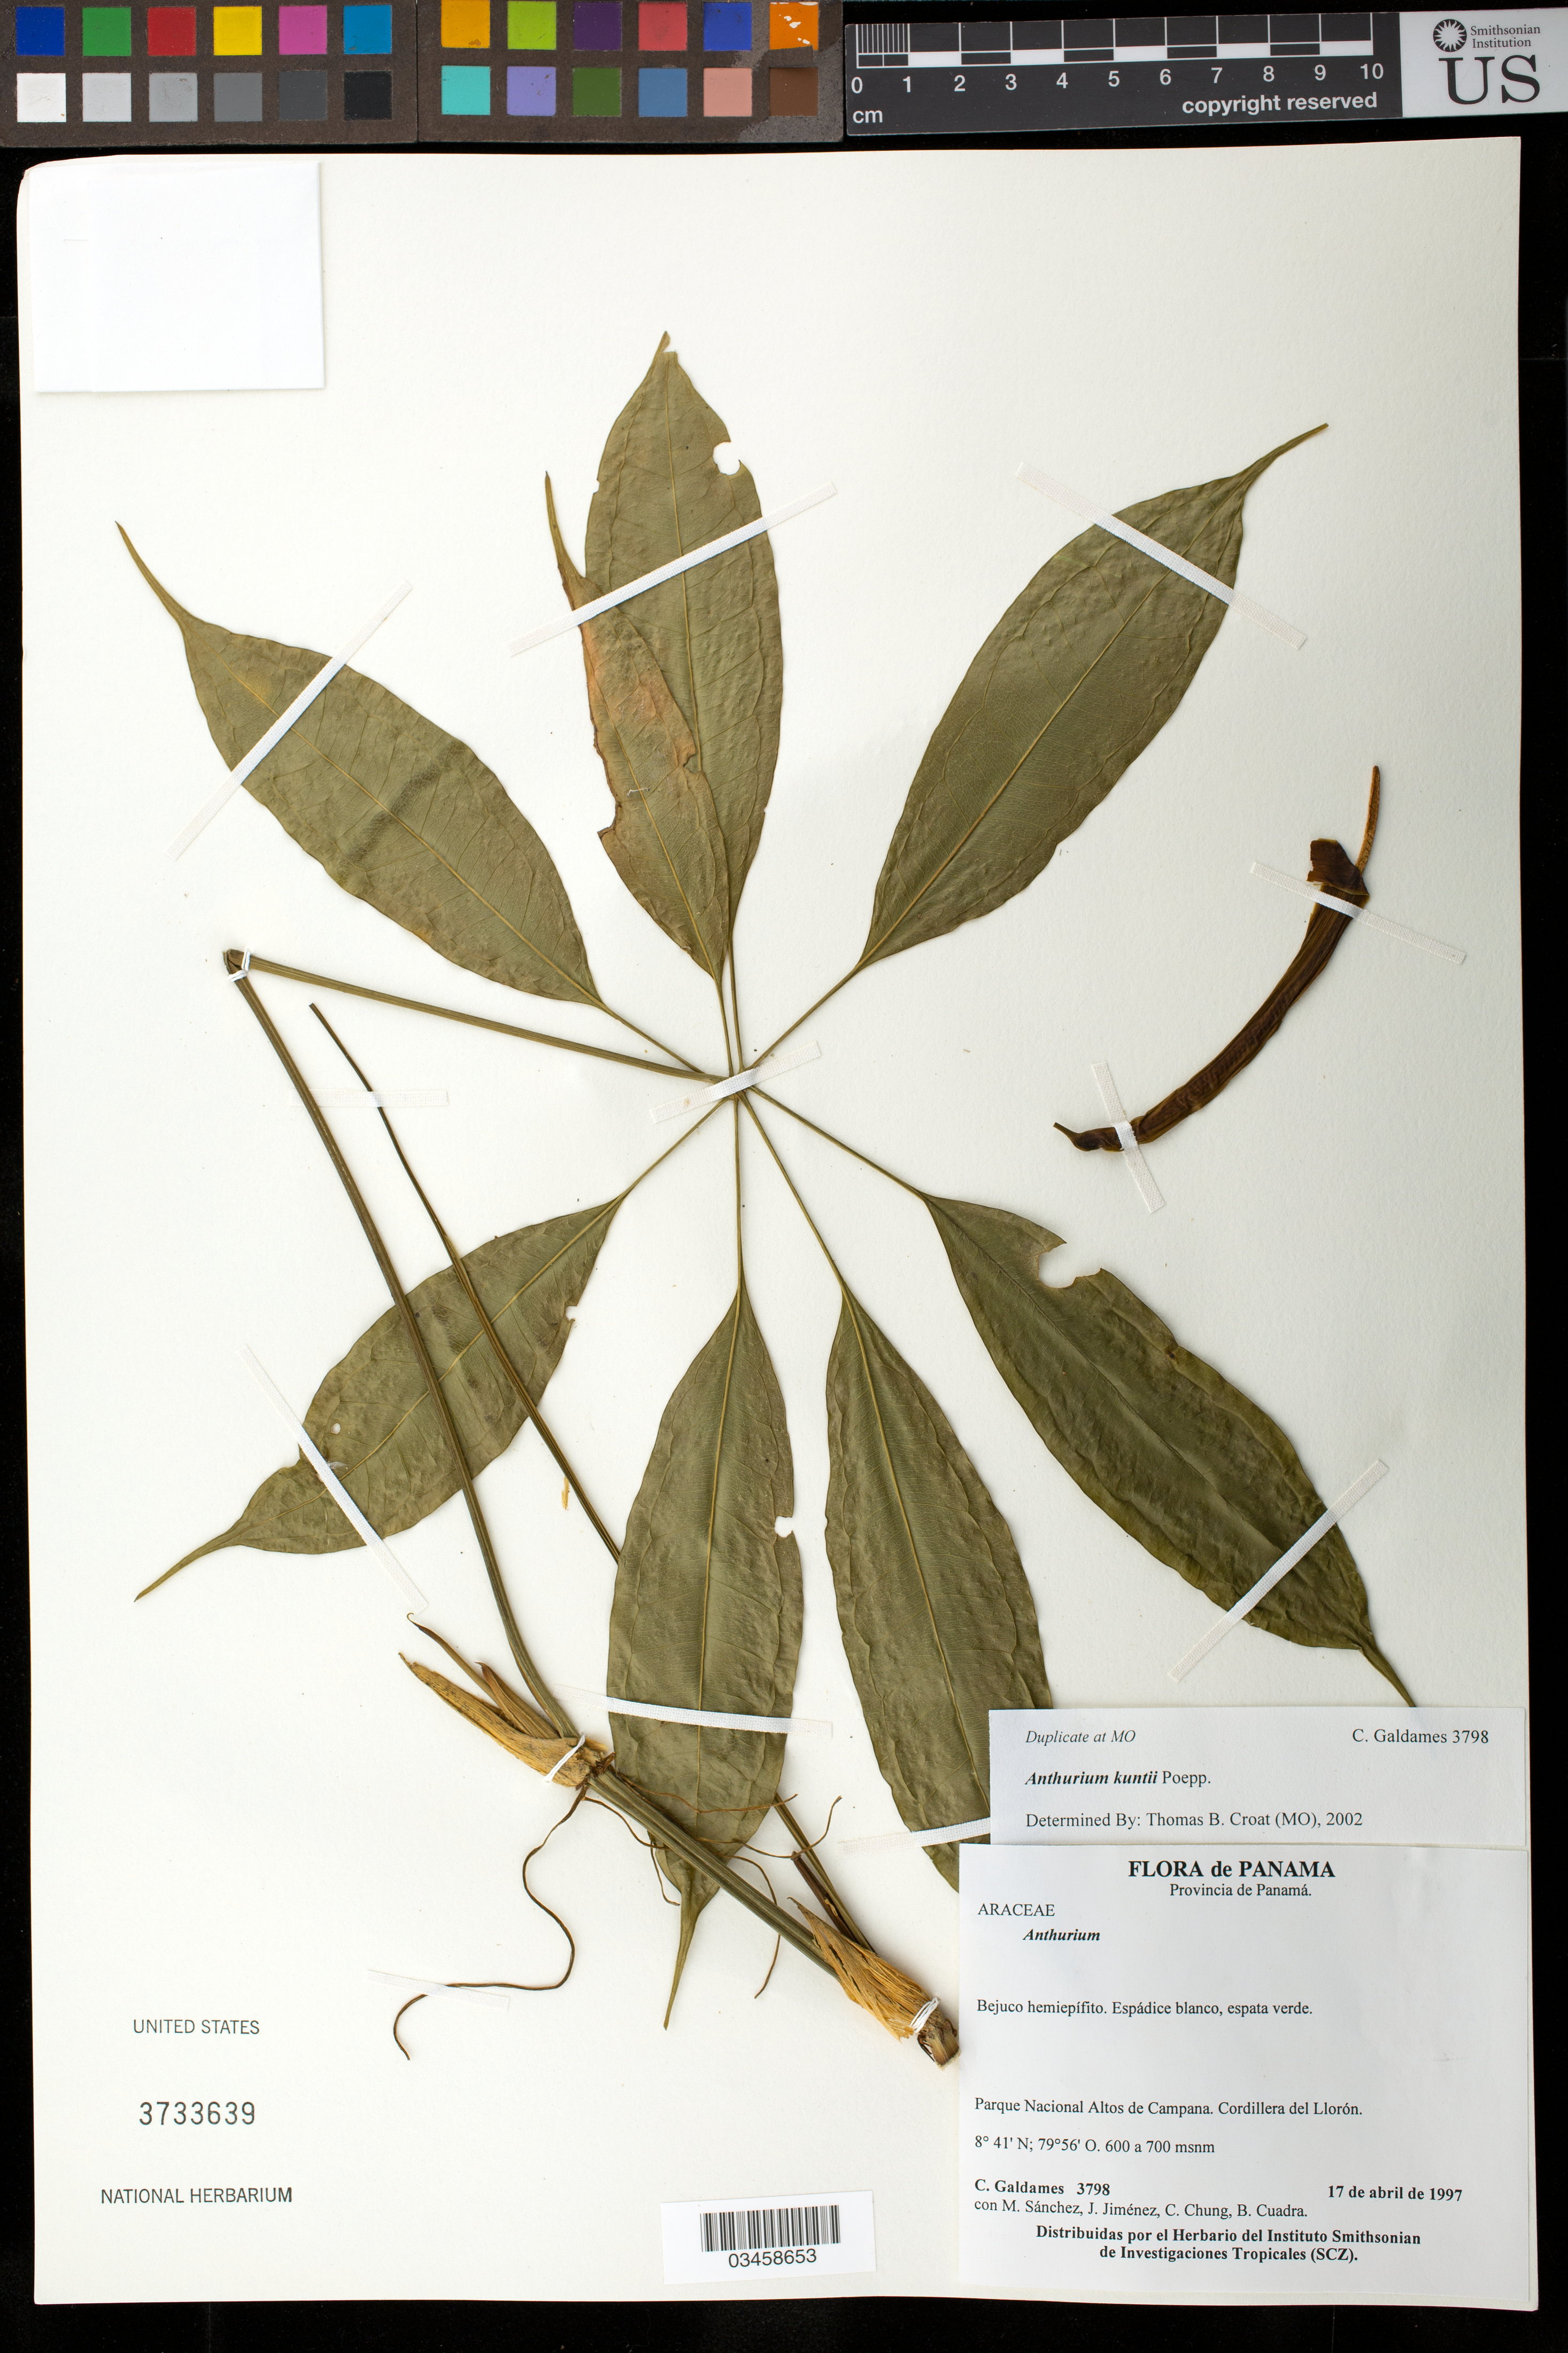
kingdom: Plantae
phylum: Tracheophyta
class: Liliopsida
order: Alismatales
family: Araceae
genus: Anthurium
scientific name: Anthurium kunthii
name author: Poepp.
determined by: Croat, Thomas B., Missouri Botanical Garden (MO)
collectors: C. Galdames, M. Sánchez, J. Jiménez Ramírez, C. Chung & B. Cuadra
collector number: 3798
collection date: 1997-04-17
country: Panama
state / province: Panamá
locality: Parque Nacional Altos de Campana. Cordillera del Llorón.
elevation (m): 600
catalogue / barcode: US 3733639